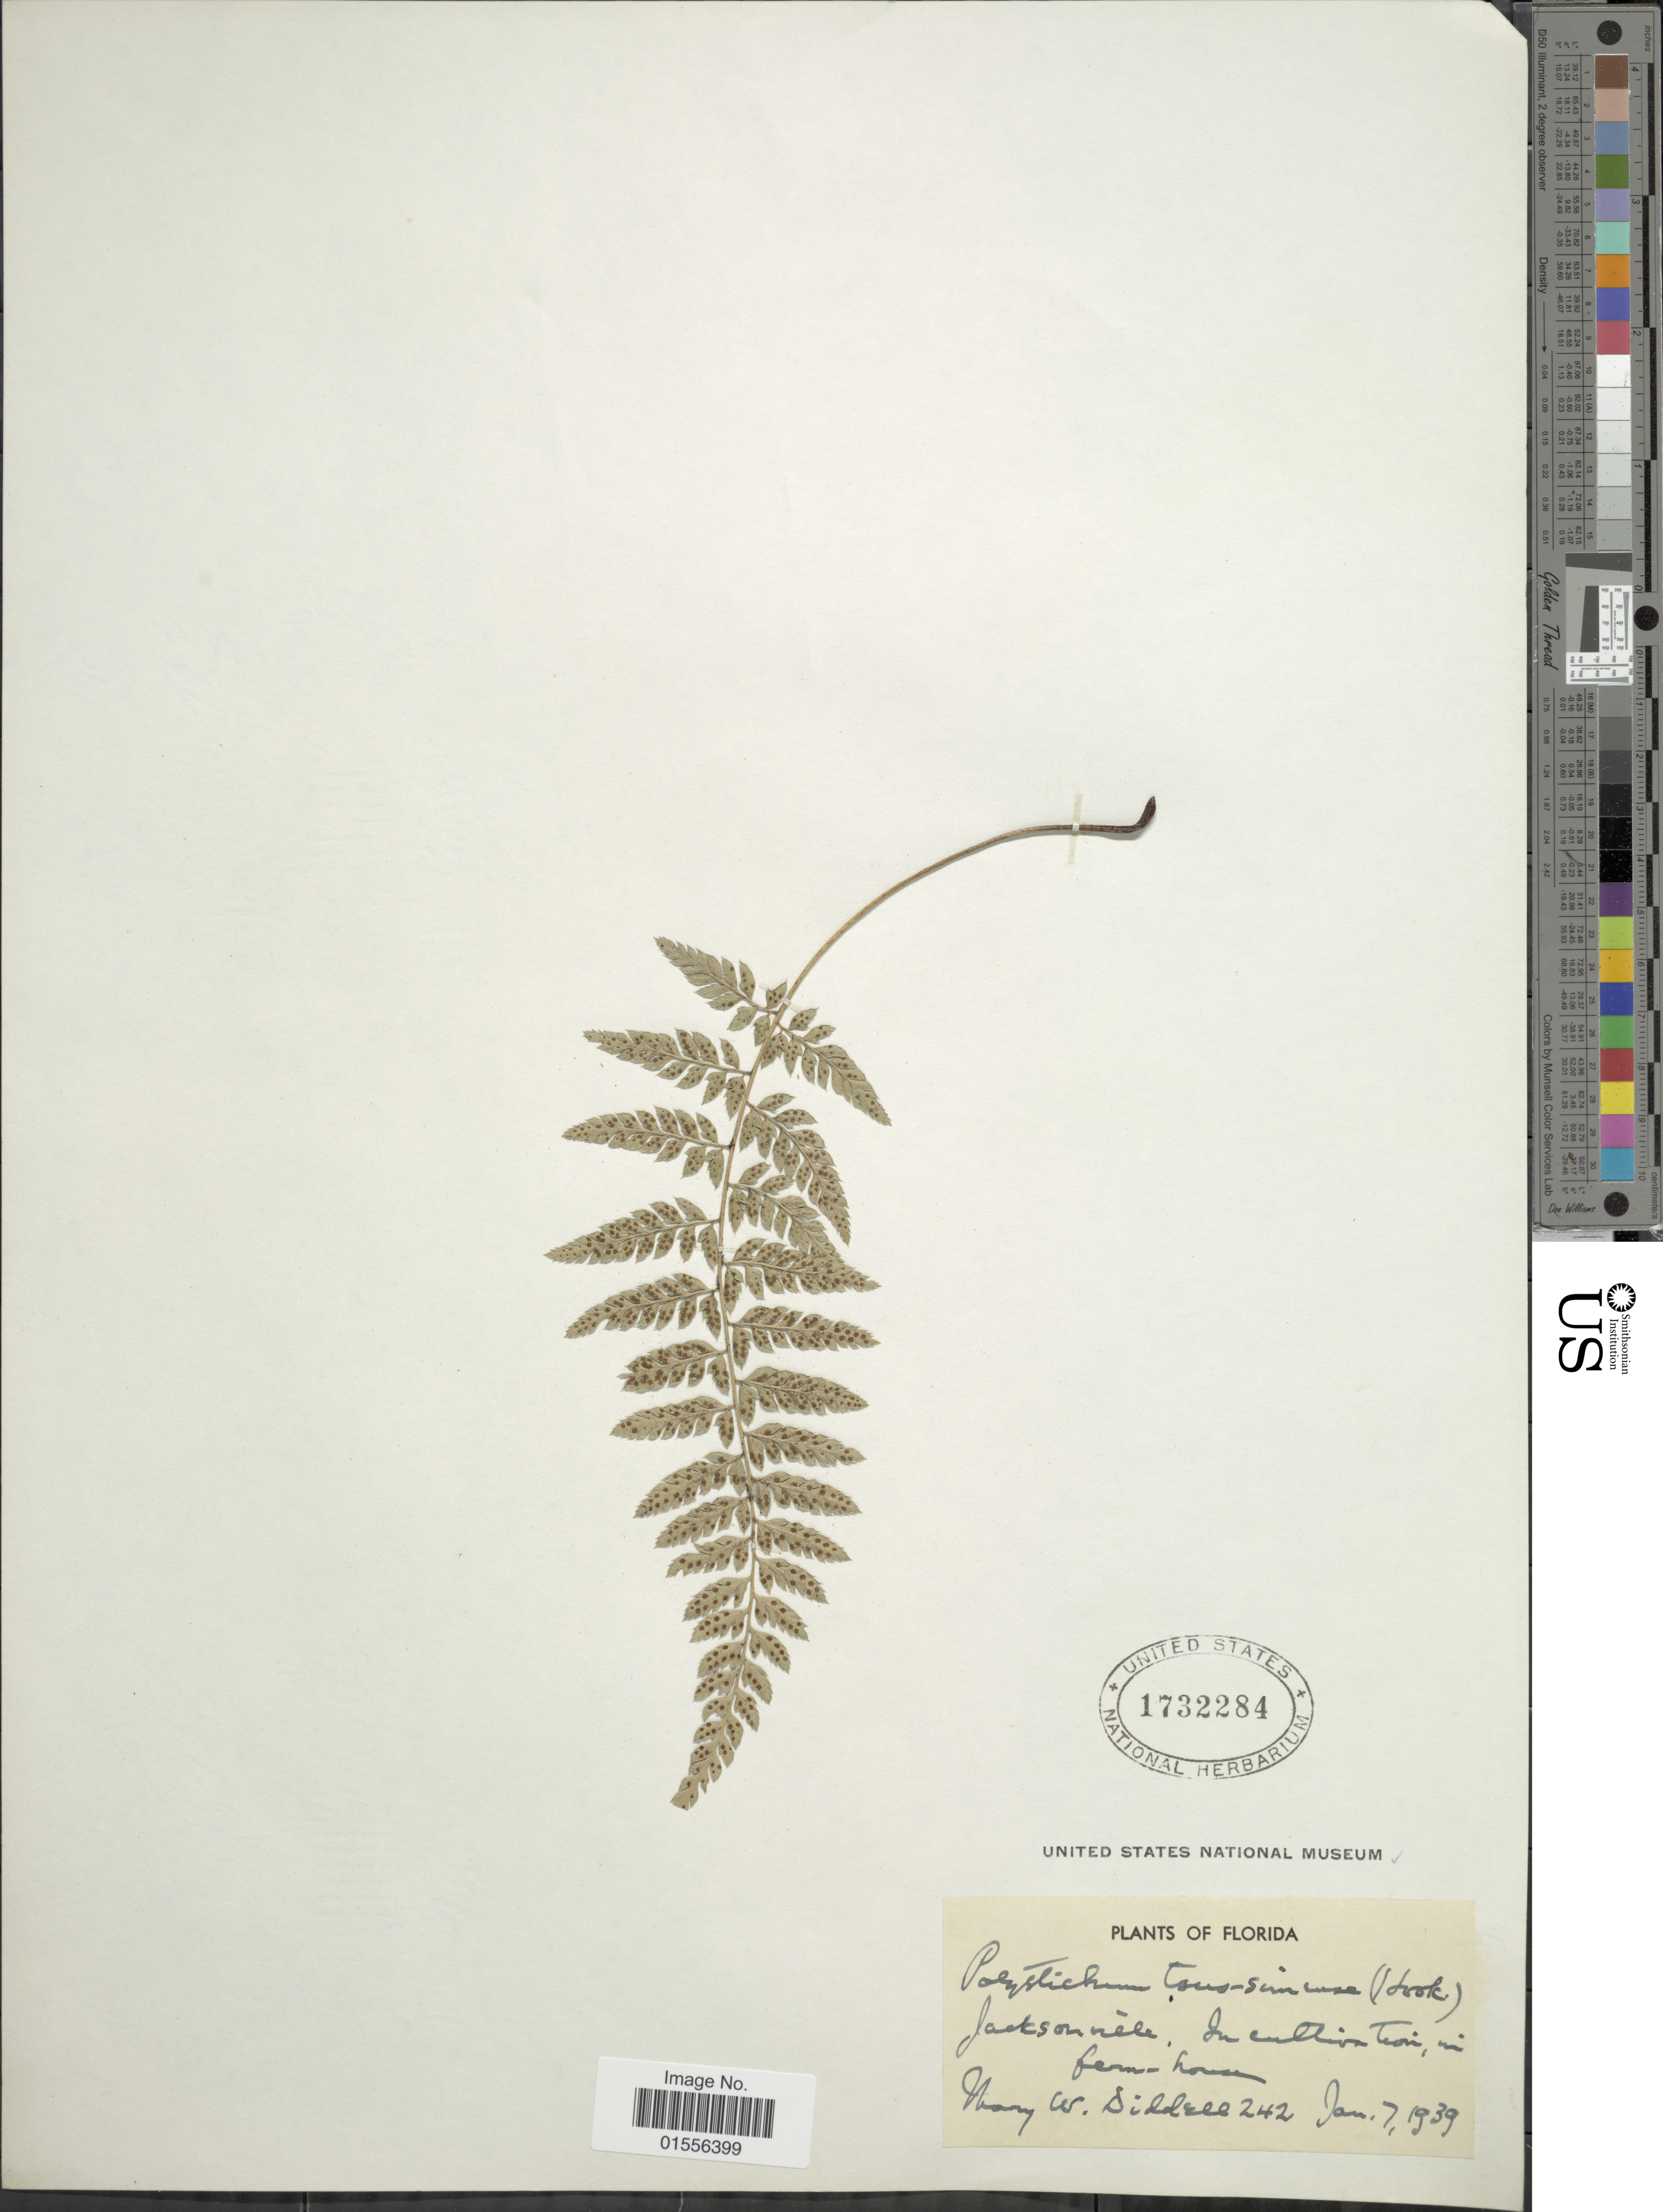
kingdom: Plantae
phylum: Tracheophyta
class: Polypodiopsida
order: Polypodiales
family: Dryopteridaceae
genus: Polystichum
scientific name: Polystichum tsus-simense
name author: (Hook.) J. Sm.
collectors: M. Diddell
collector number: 242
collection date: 1939-01-07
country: United States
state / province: Florida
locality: Jacksonville, In cultivation, in farm-house.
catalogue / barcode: US 1732284